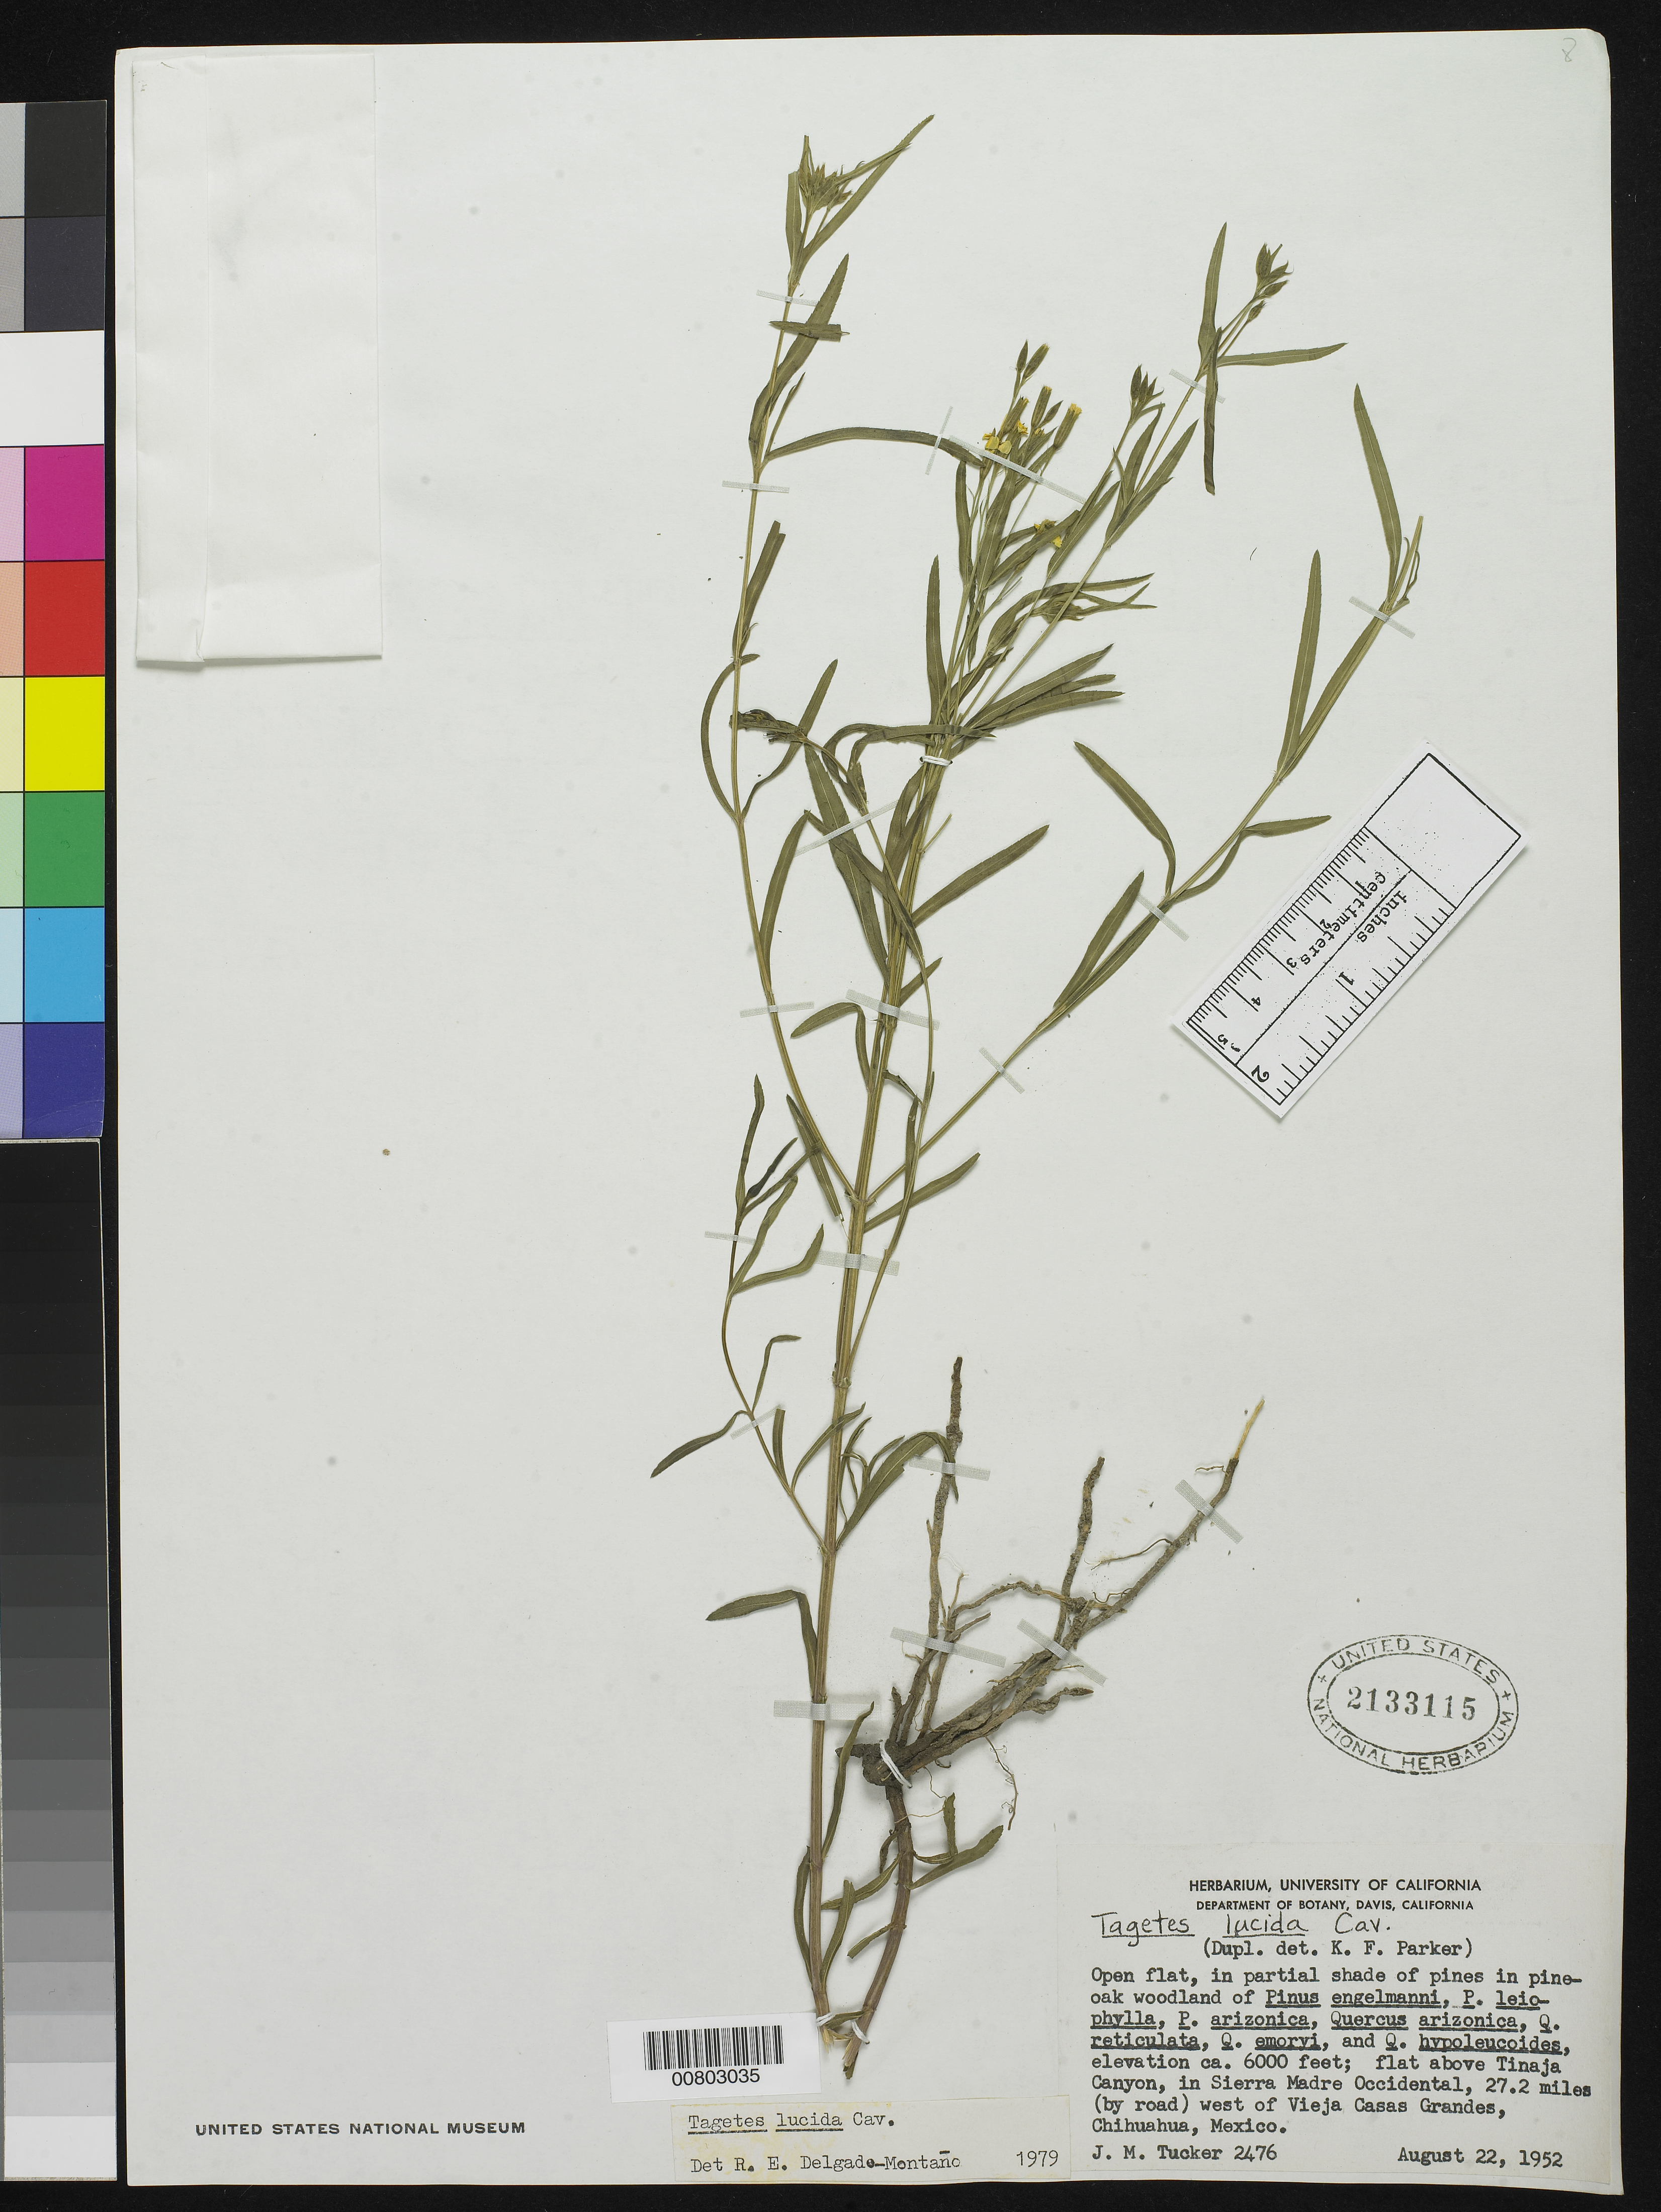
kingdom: Plantae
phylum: Tracheophyta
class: Magnoliopsida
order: Asterales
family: Asteraceae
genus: Tagetes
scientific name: Tagetes lucida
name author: Cav.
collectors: J. M. Tucker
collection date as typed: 22 Aug 1952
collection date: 1952-08-22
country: Mexico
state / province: Chihuahua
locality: Flat above Tinaja Canyon, in Sierra Madre Occidental, 27.2 miles (by road) west of Vieja Casas Grandes, Chihuahua.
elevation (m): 1829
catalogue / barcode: US 2133115